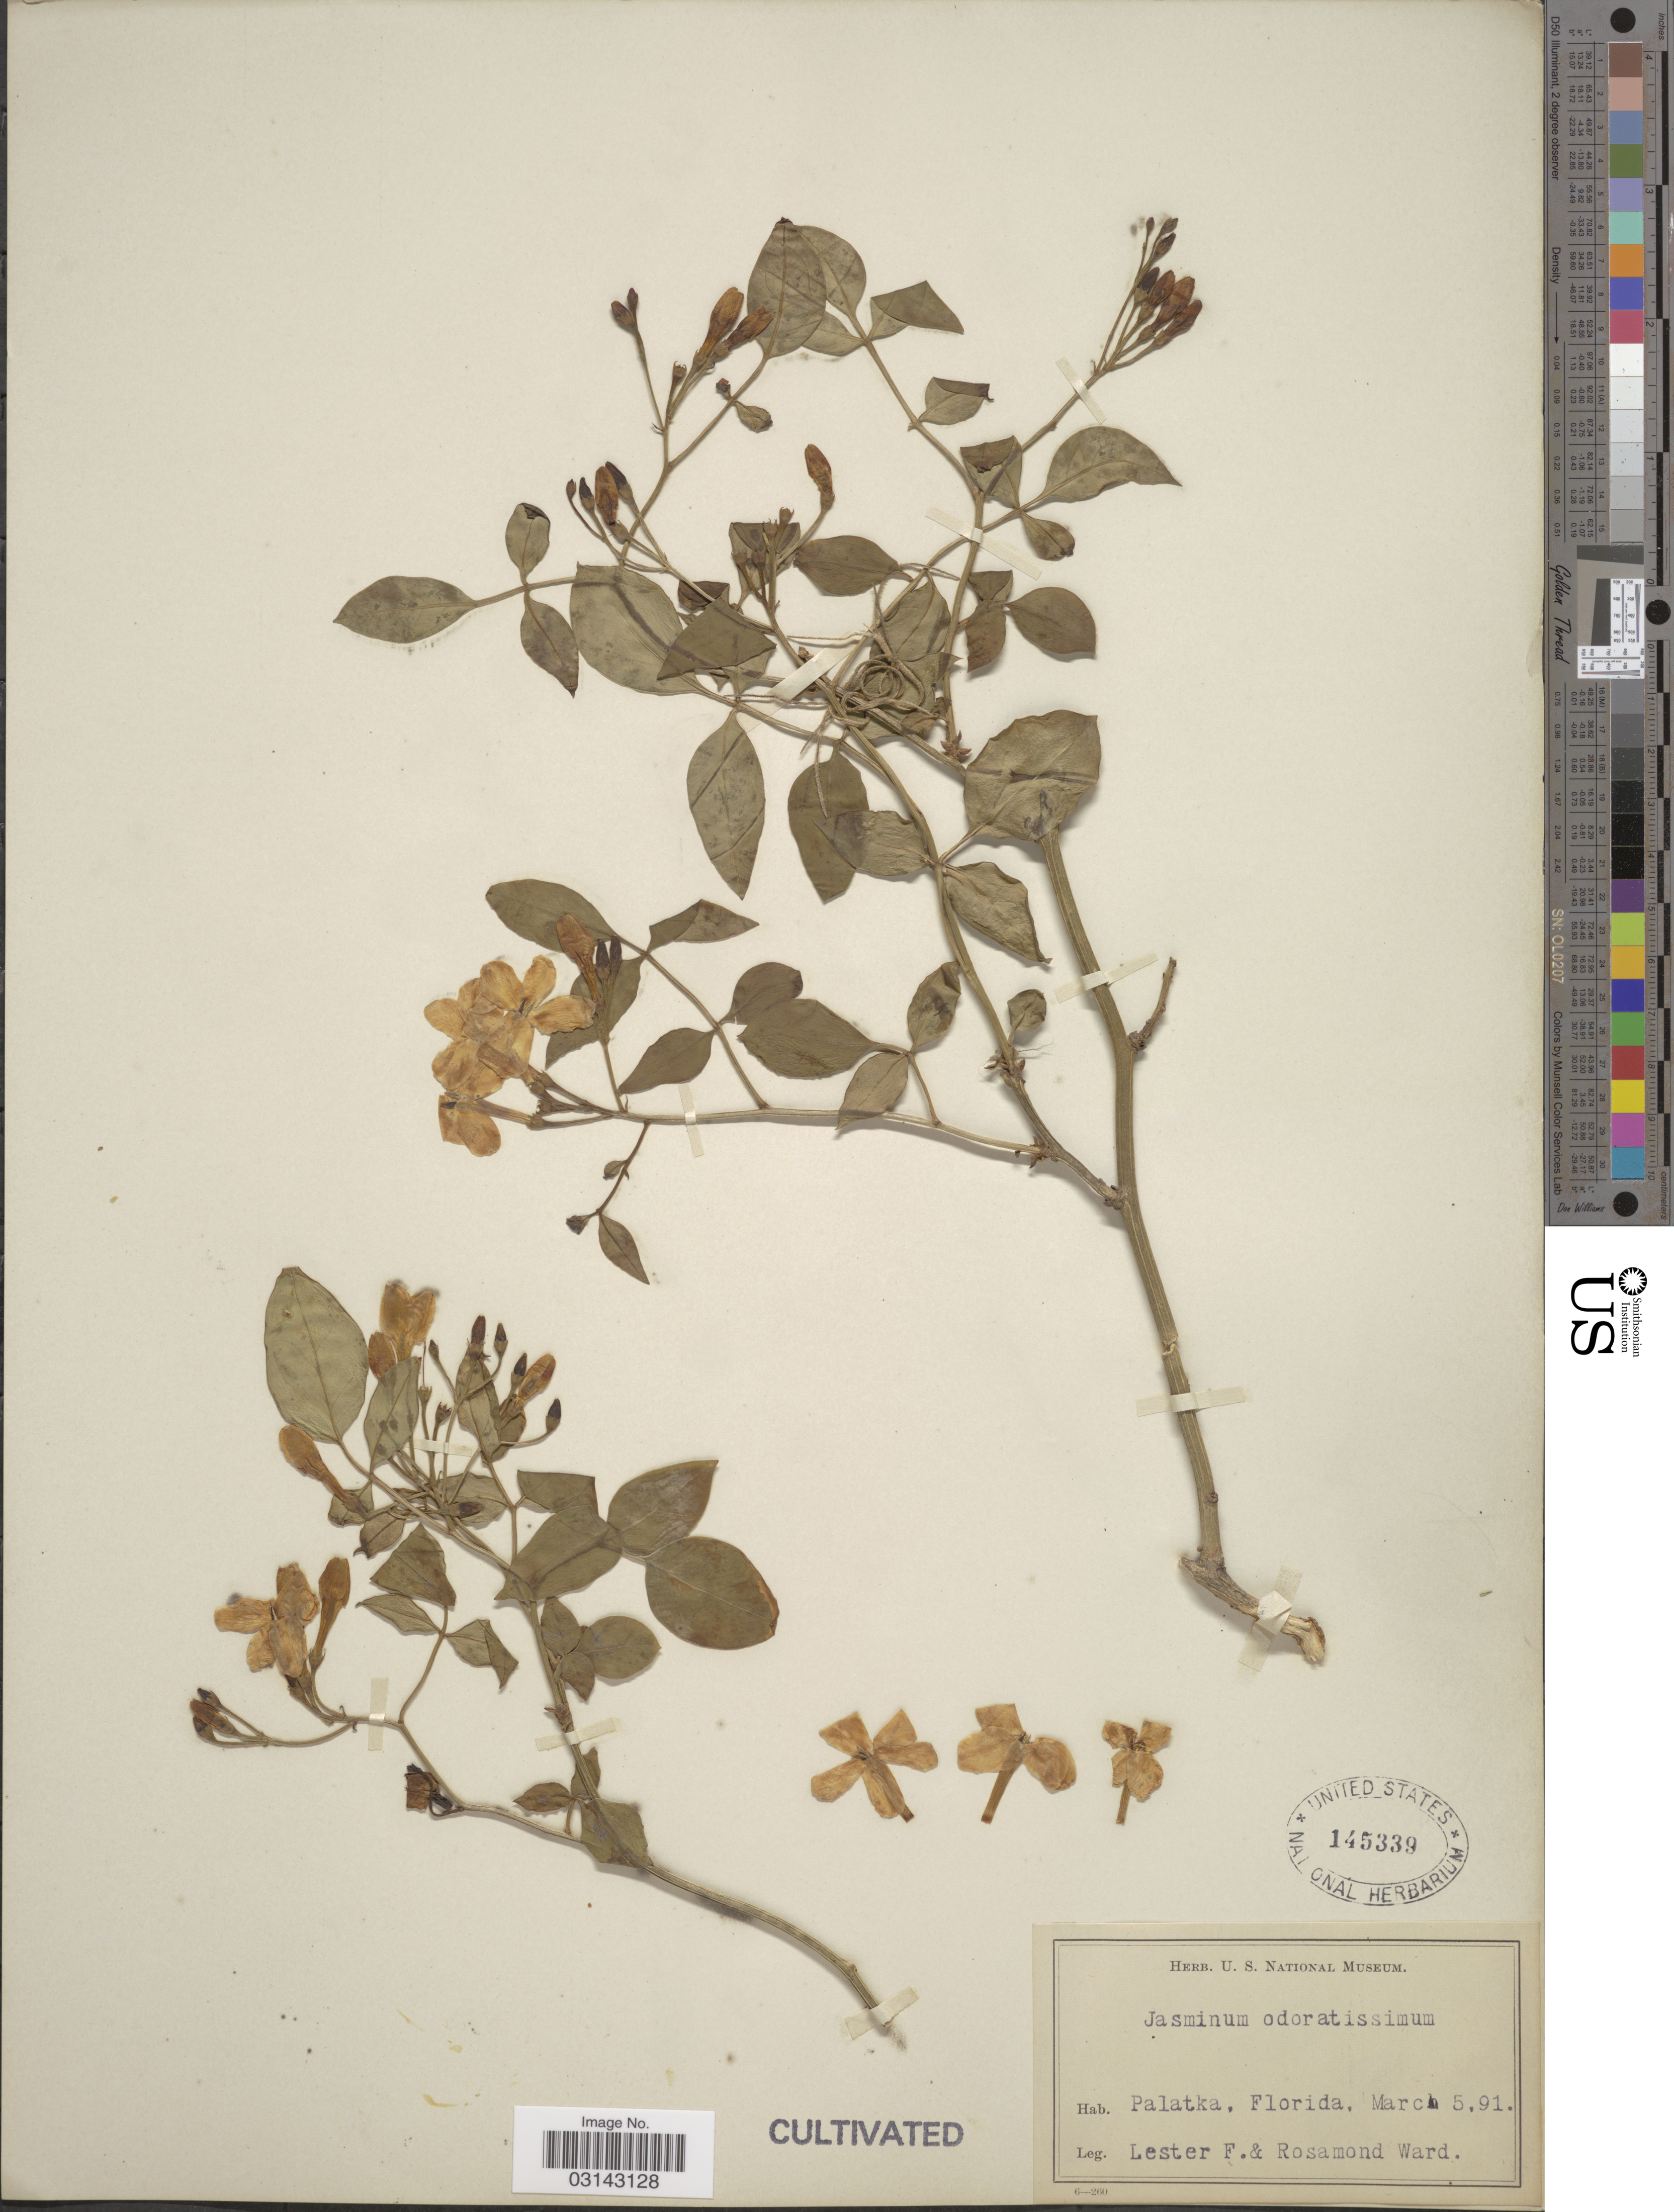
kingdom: Plantae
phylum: Tracheophyta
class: Magnoliopsida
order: Lamiales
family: Oleaceae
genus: Jasminum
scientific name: Jasminum odoratissimum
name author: L.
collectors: L. F. Ward & R. Ward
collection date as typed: Transcribed d/m/y: 5/3/91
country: United States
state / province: Florida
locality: Palatka.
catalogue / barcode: US 145339